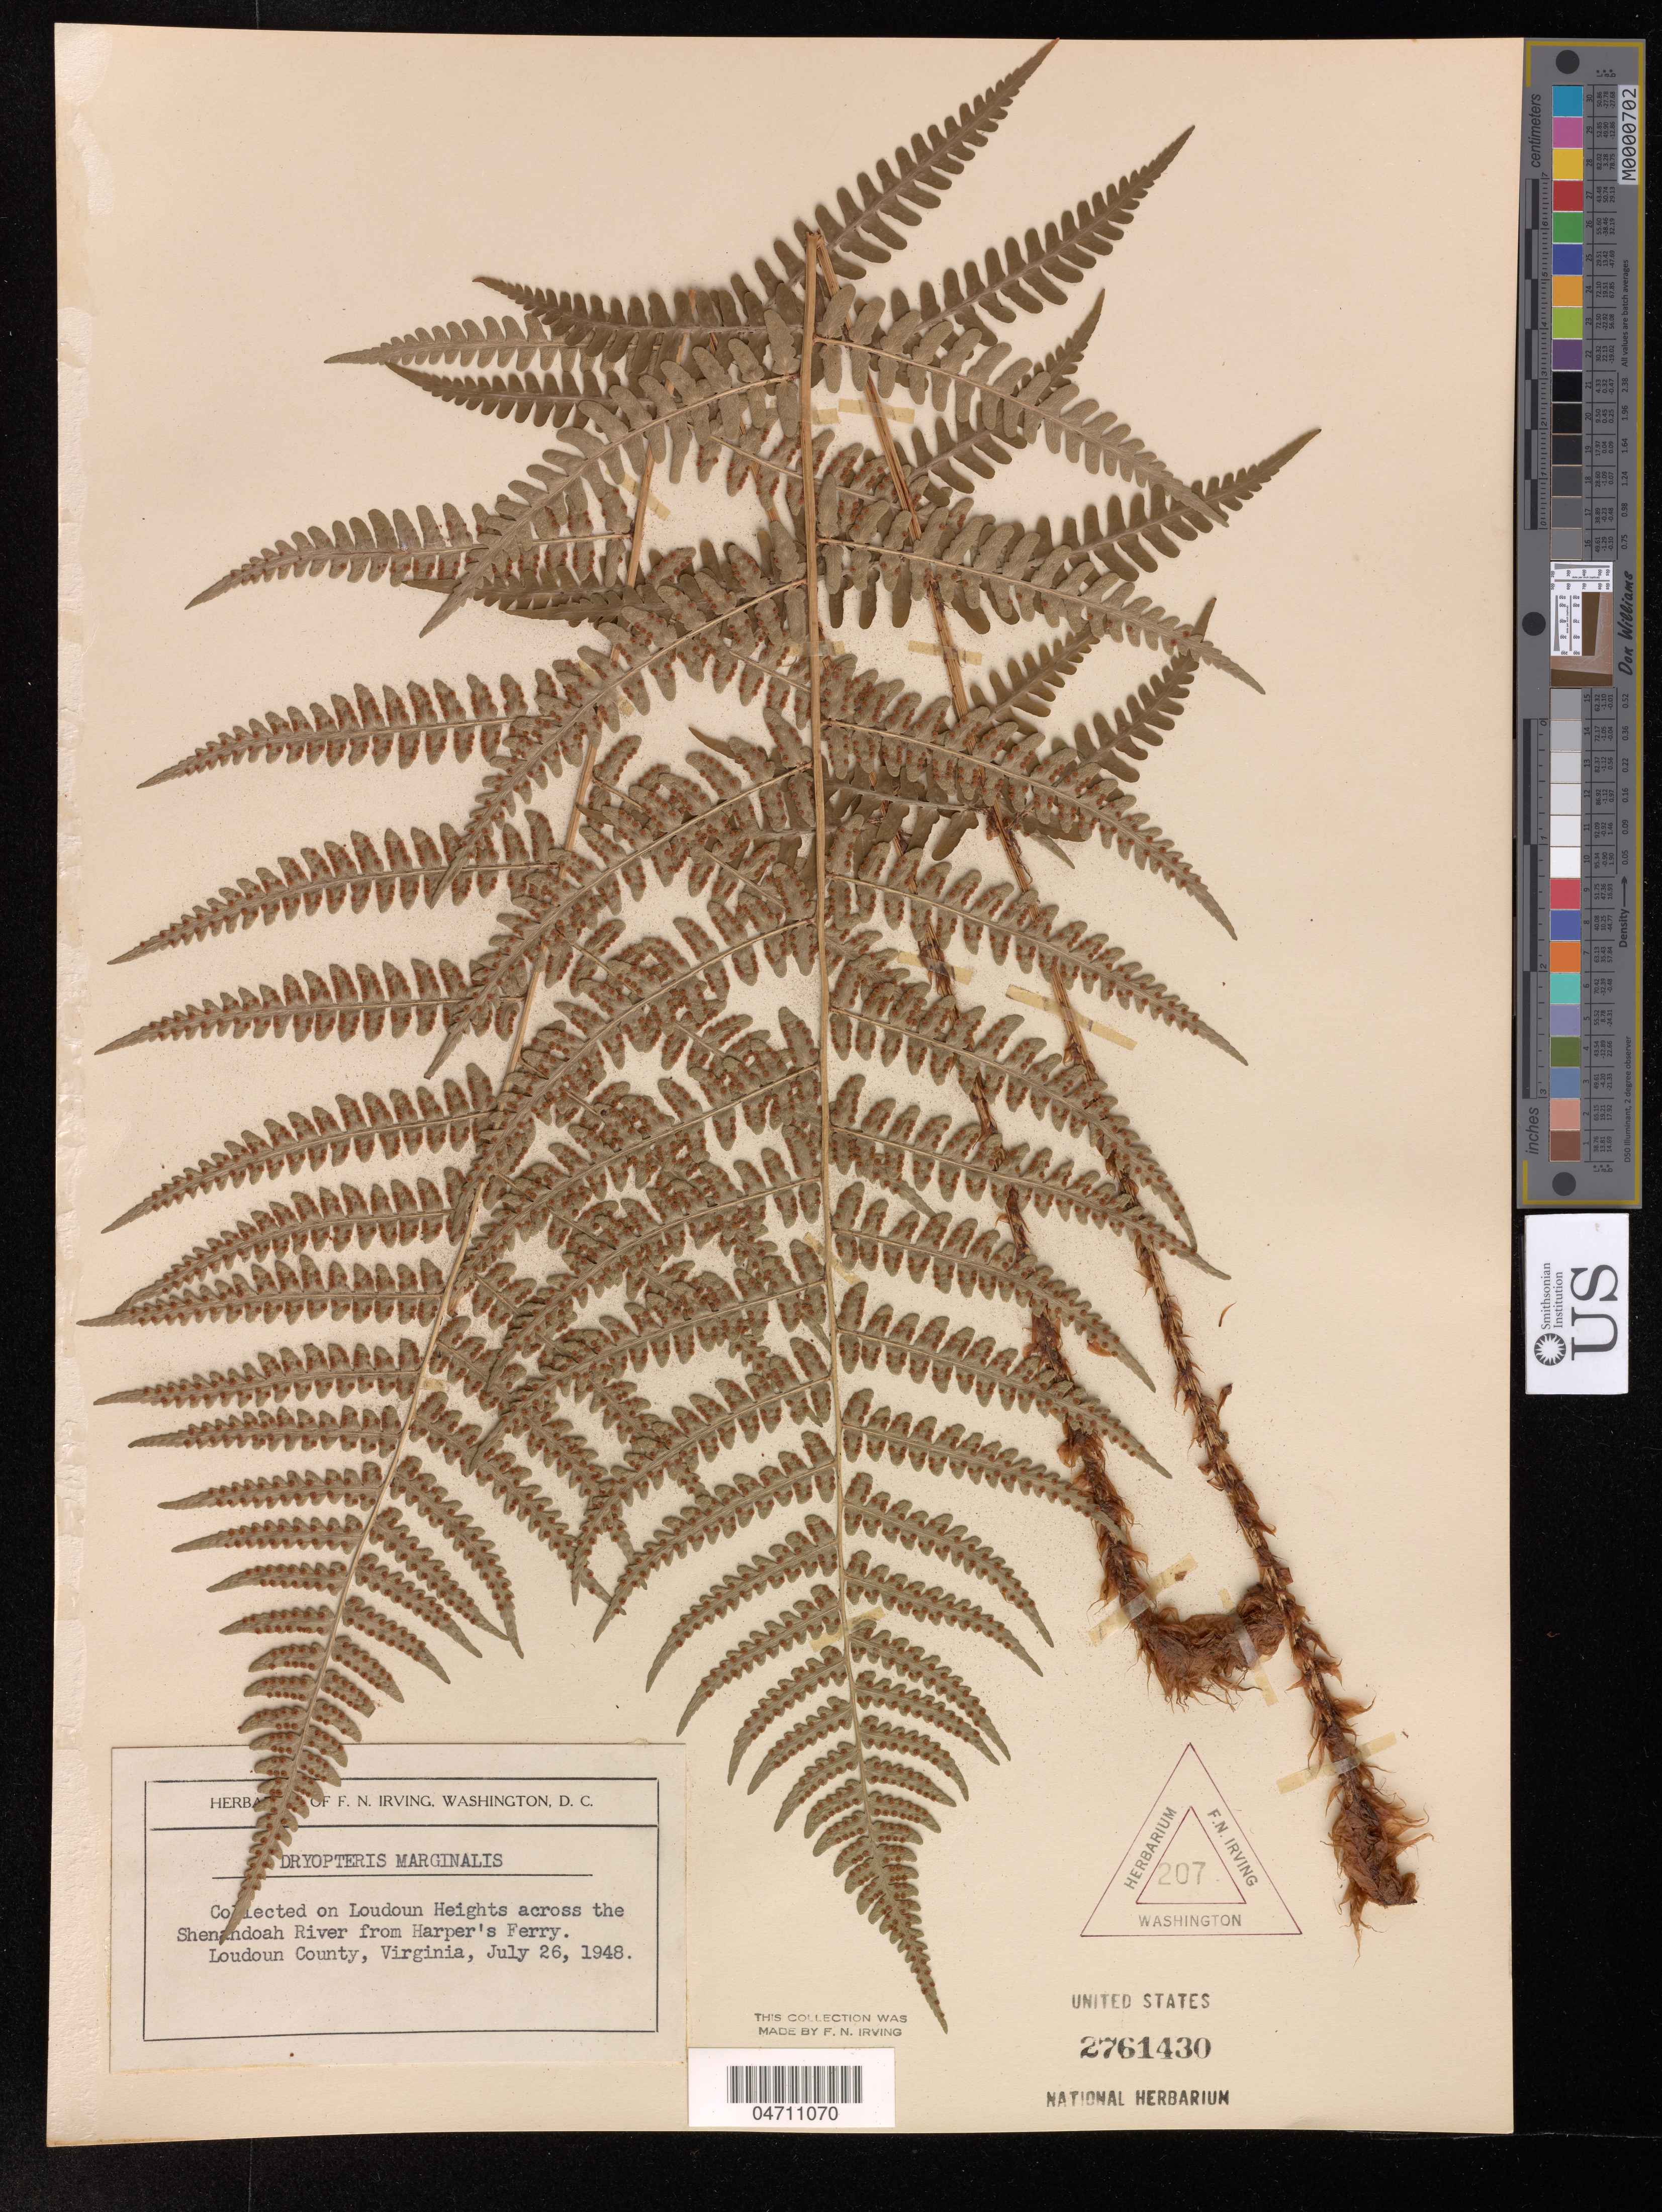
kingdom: Plantae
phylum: Tracheophyta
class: Polypodiopsida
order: Polypodiales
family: Dryopteridaceae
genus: Dryopteris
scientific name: Dryopteris marginalis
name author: (L.) A. Gray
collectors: F. Irving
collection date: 1948-07-26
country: United States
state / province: Virginia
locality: On Loudoun Heights across the Shenandoah River from Harper's Ferry, Loudon County.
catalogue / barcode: US 2761430